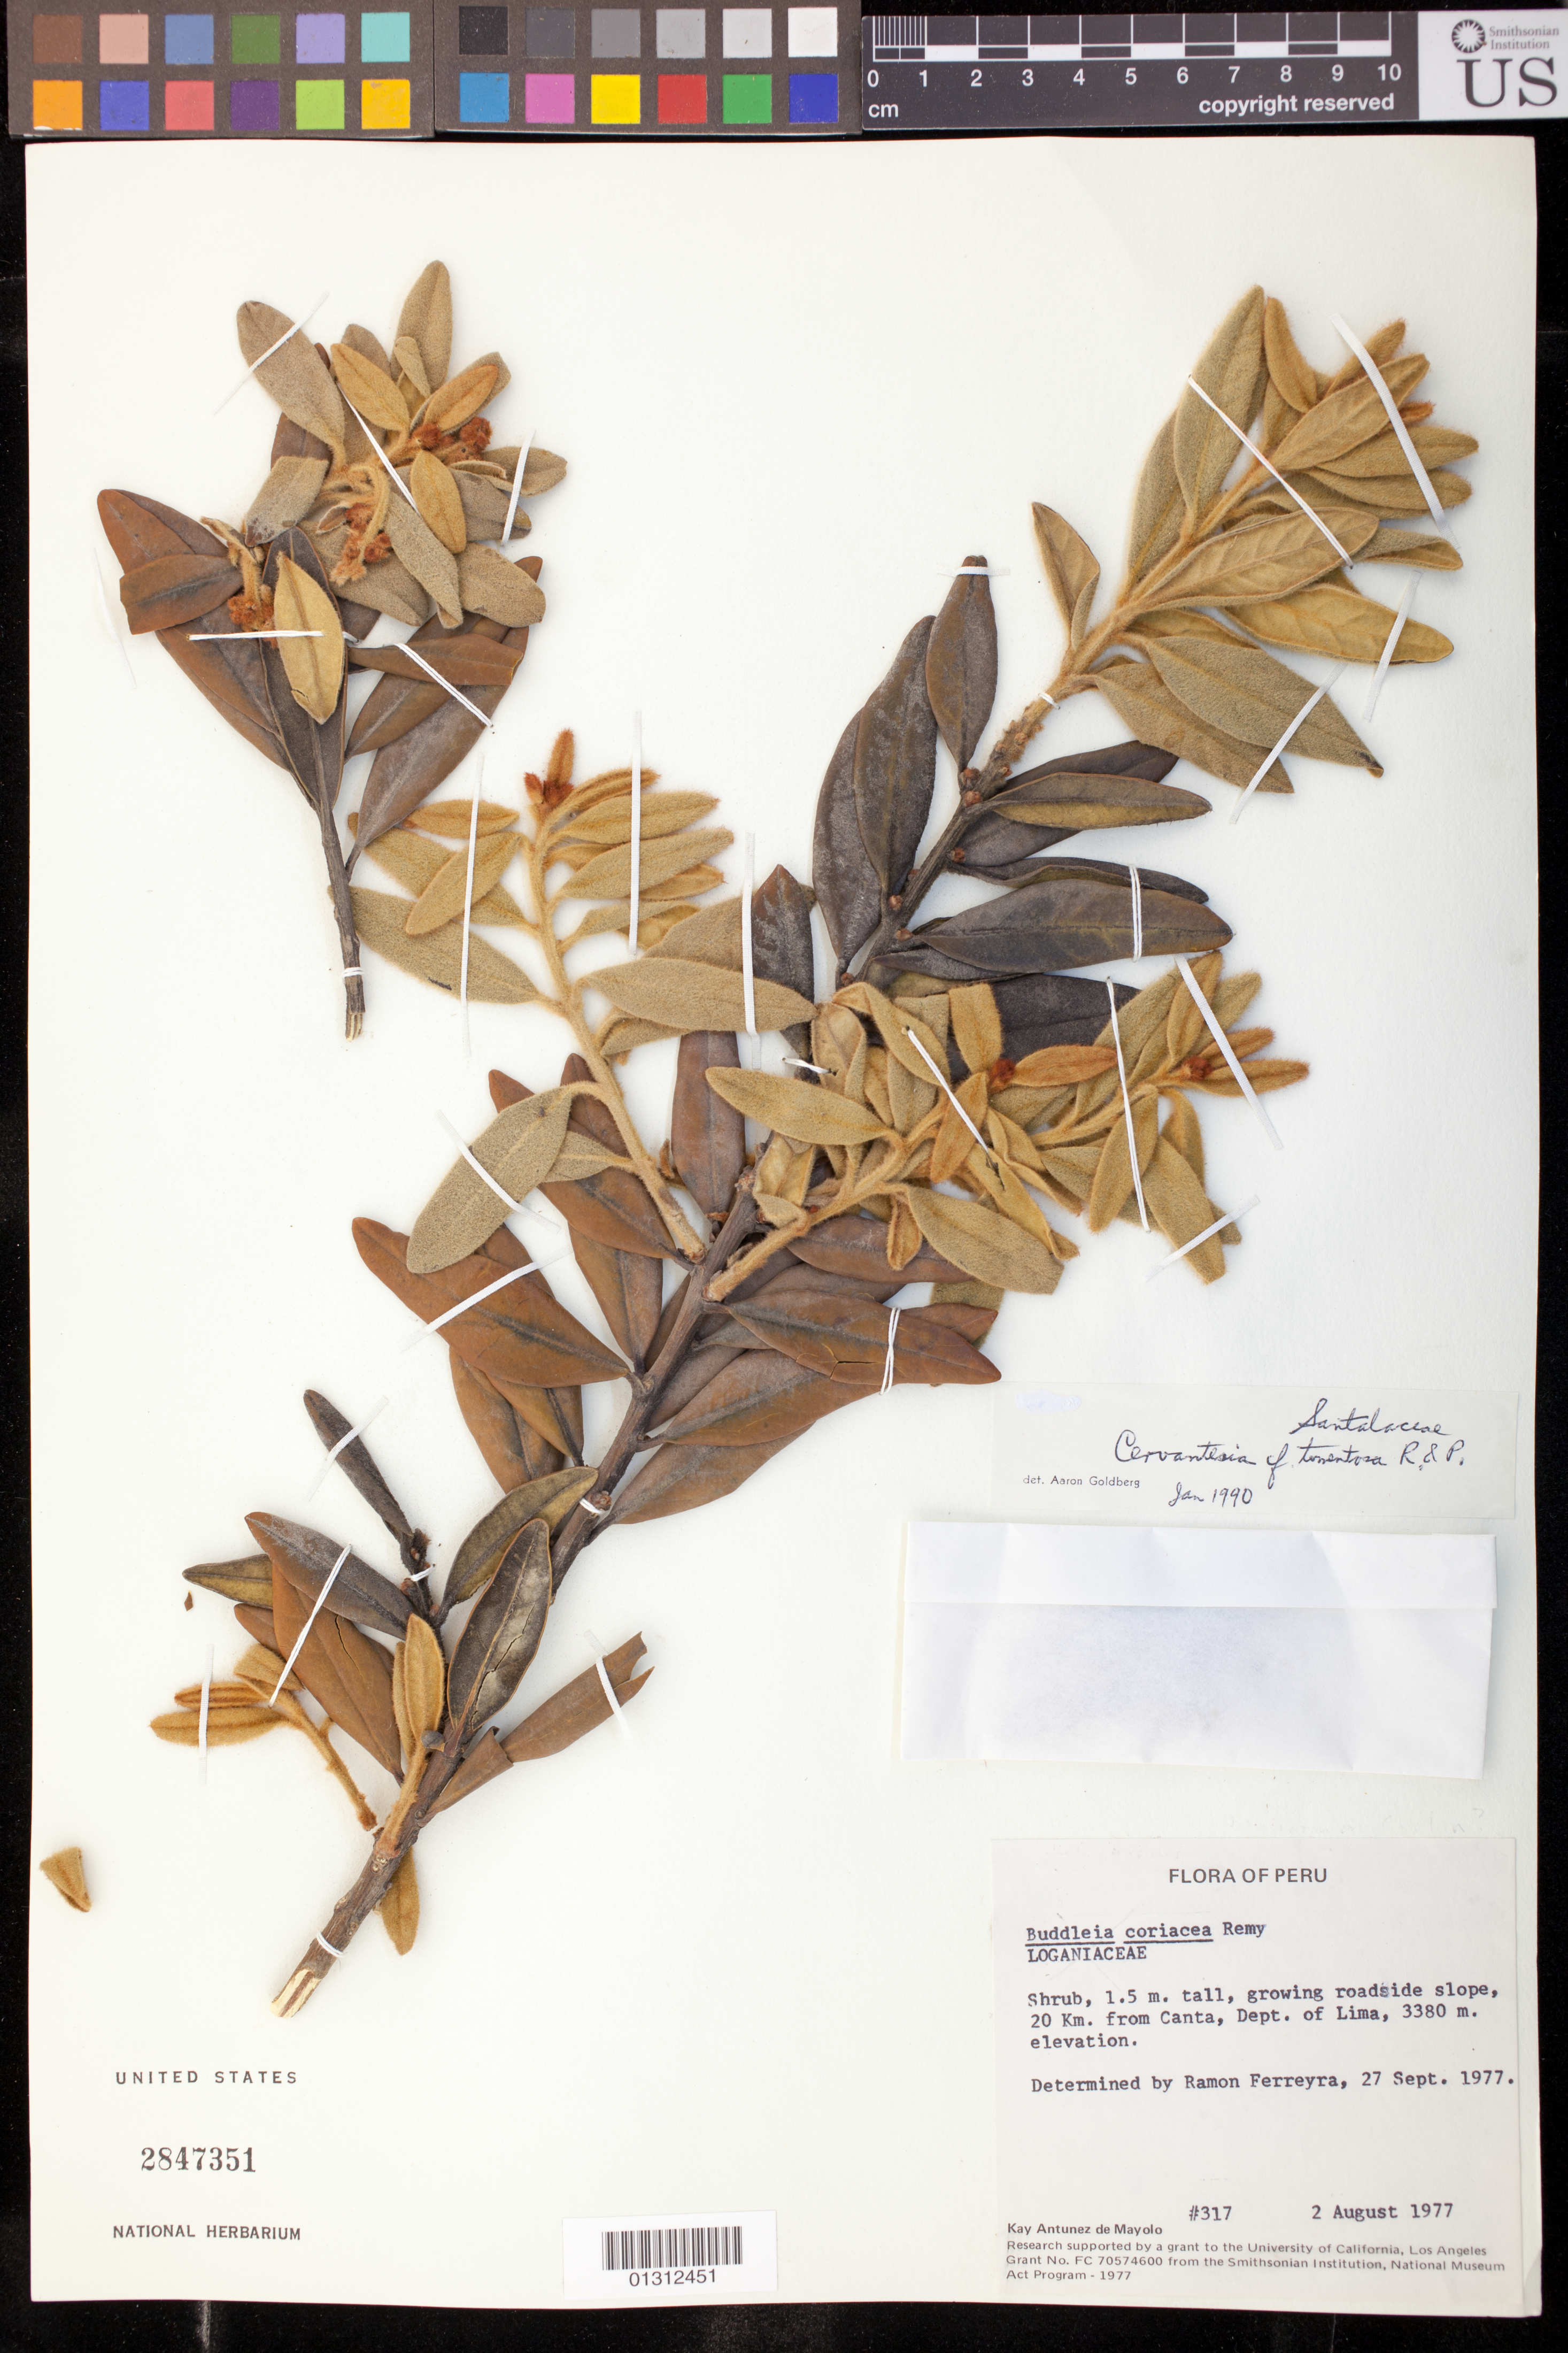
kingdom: Plantae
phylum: Tracheophyta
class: Magnoliopsida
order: Santalales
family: Cervantesiaceae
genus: Cervantesia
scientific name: Cervantesia tomentosa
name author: Ruiz & Pavón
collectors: K. Antunez de Mayolo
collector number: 317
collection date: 1977-08-02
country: Peru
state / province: Lima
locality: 20 Km. from Canta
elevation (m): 3380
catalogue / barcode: US 2847351